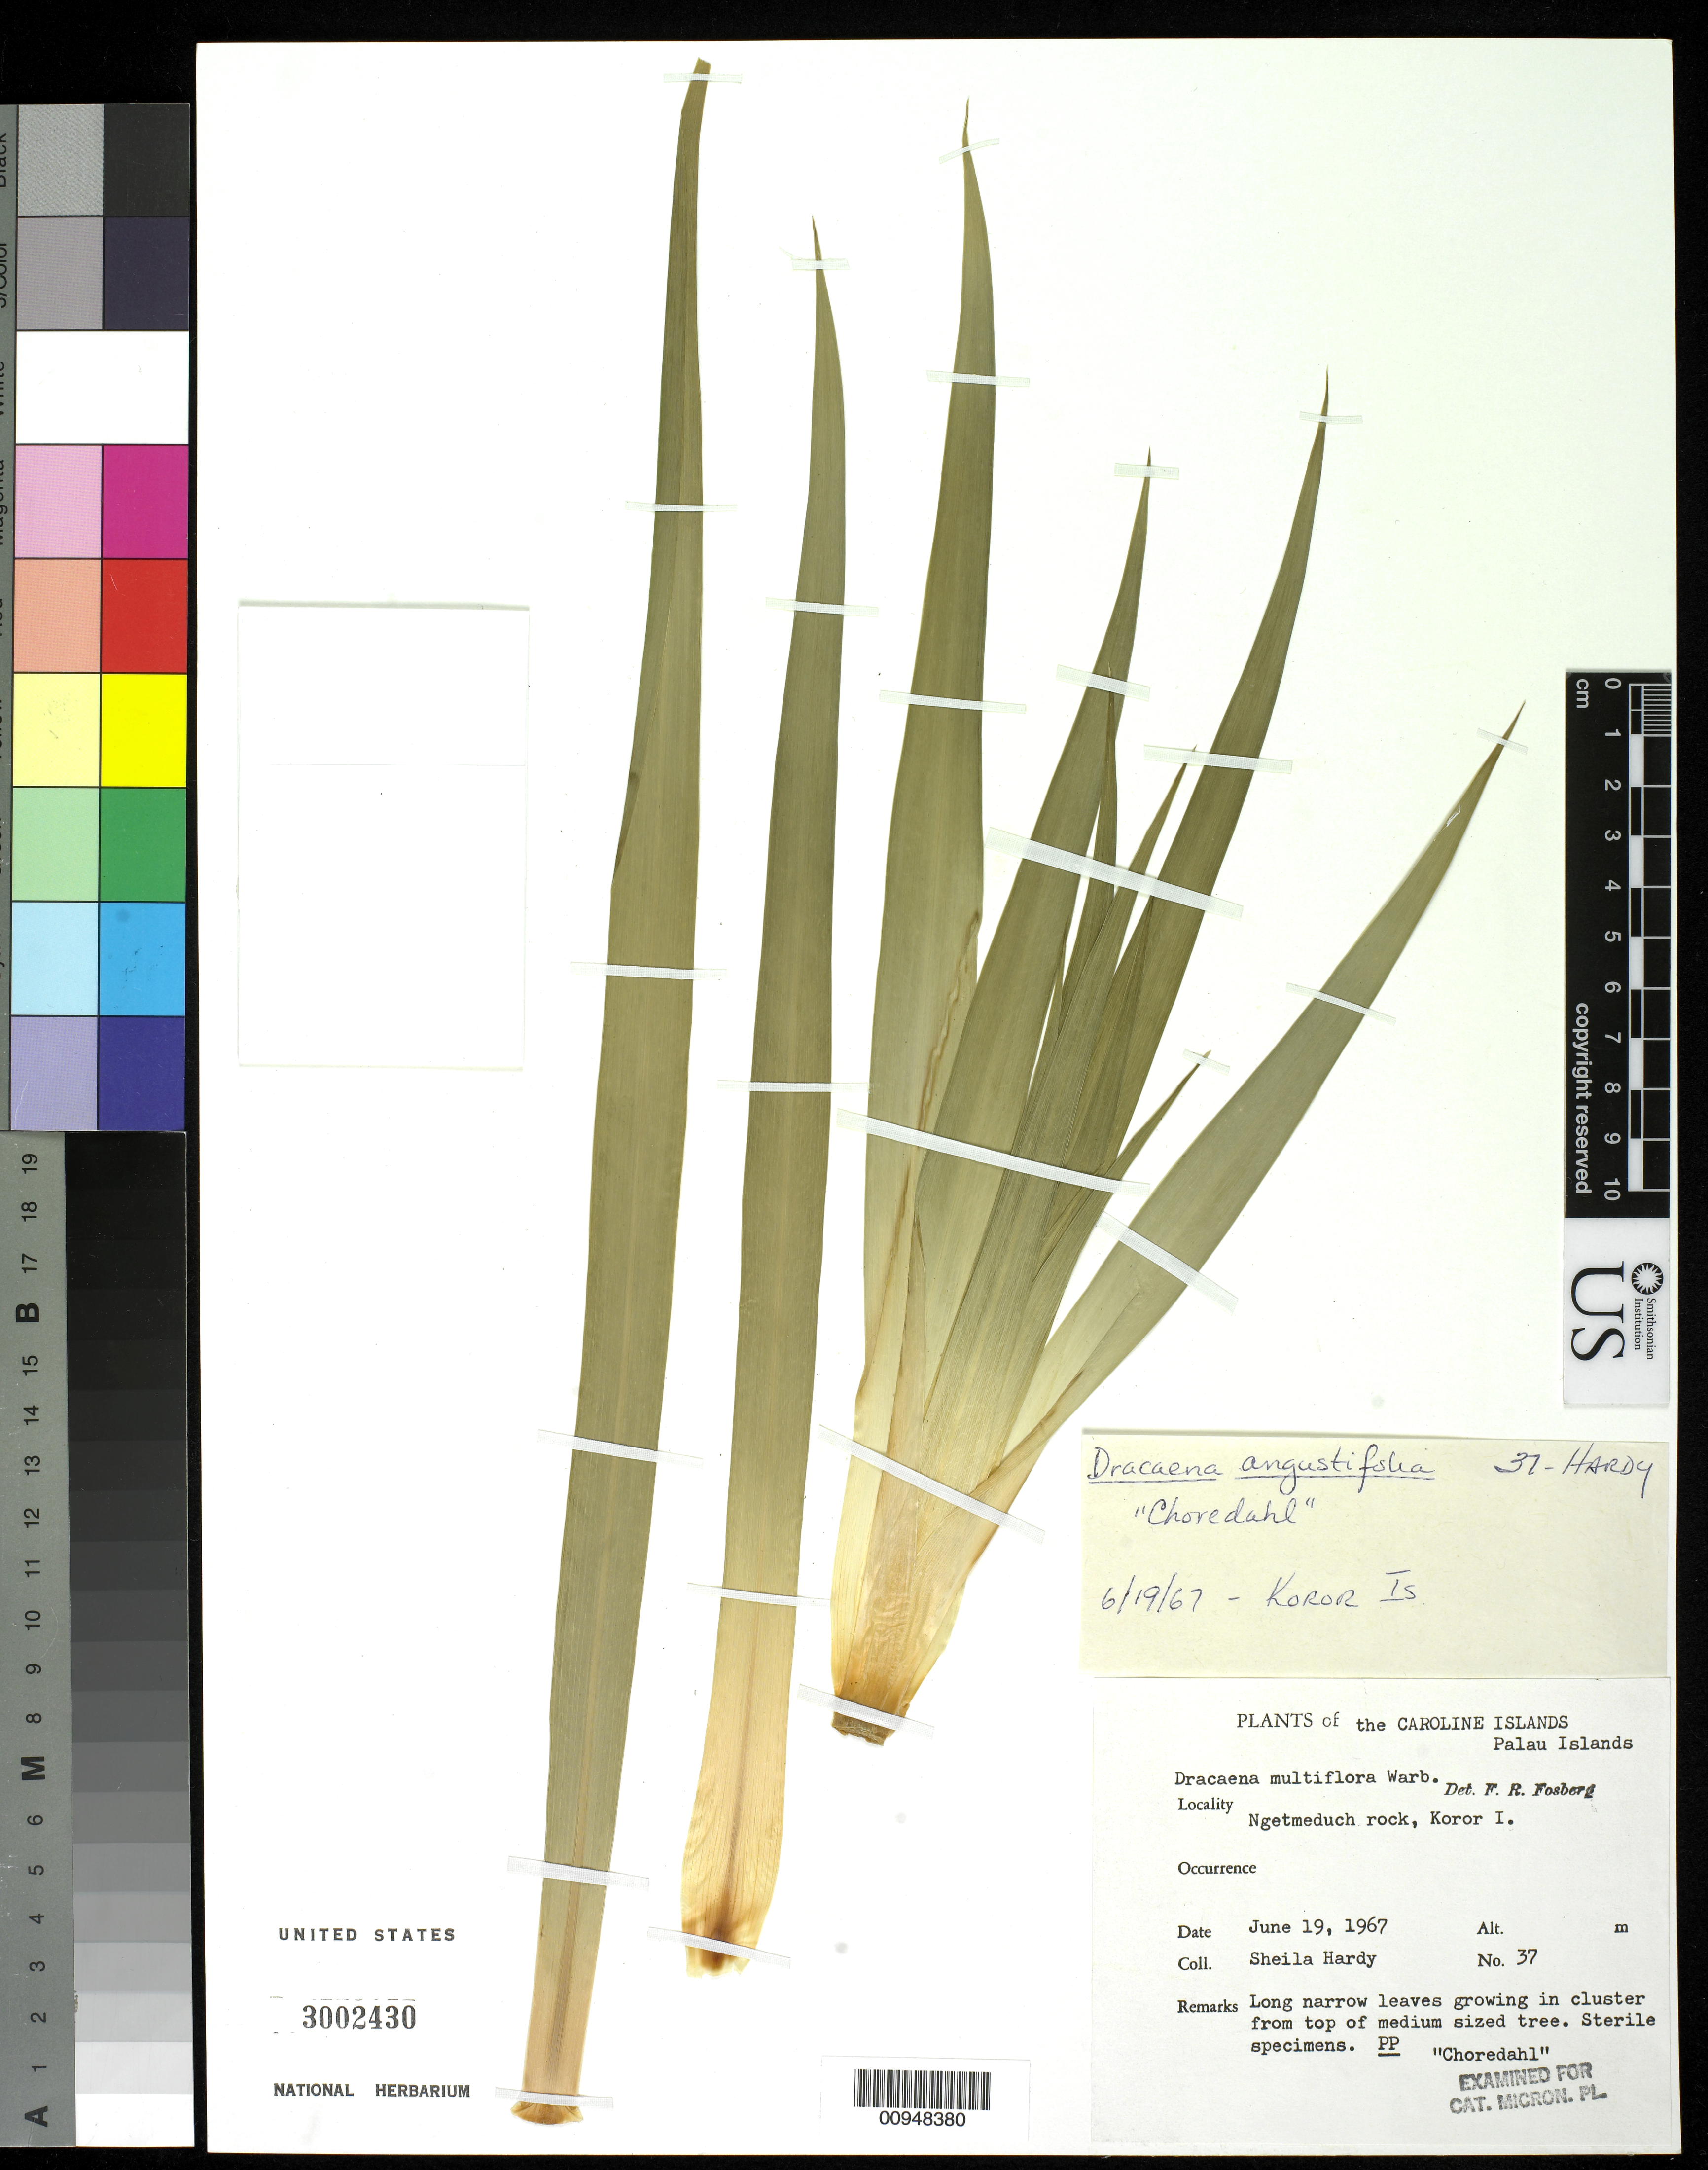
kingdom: Plantae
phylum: Tracheophyta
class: Liliopsida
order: Asparagales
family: Asparagaceae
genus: Dracaena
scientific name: Dracaena angustifolia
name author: (Medik.) Roxb.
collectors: S. Hardy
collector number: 37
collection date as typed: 19 Jun 1967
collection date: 1967-06-19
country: Palau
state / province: Koror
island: Oreor (Koror)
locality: Ngetmeduch Rock.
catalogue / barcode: US 3002430